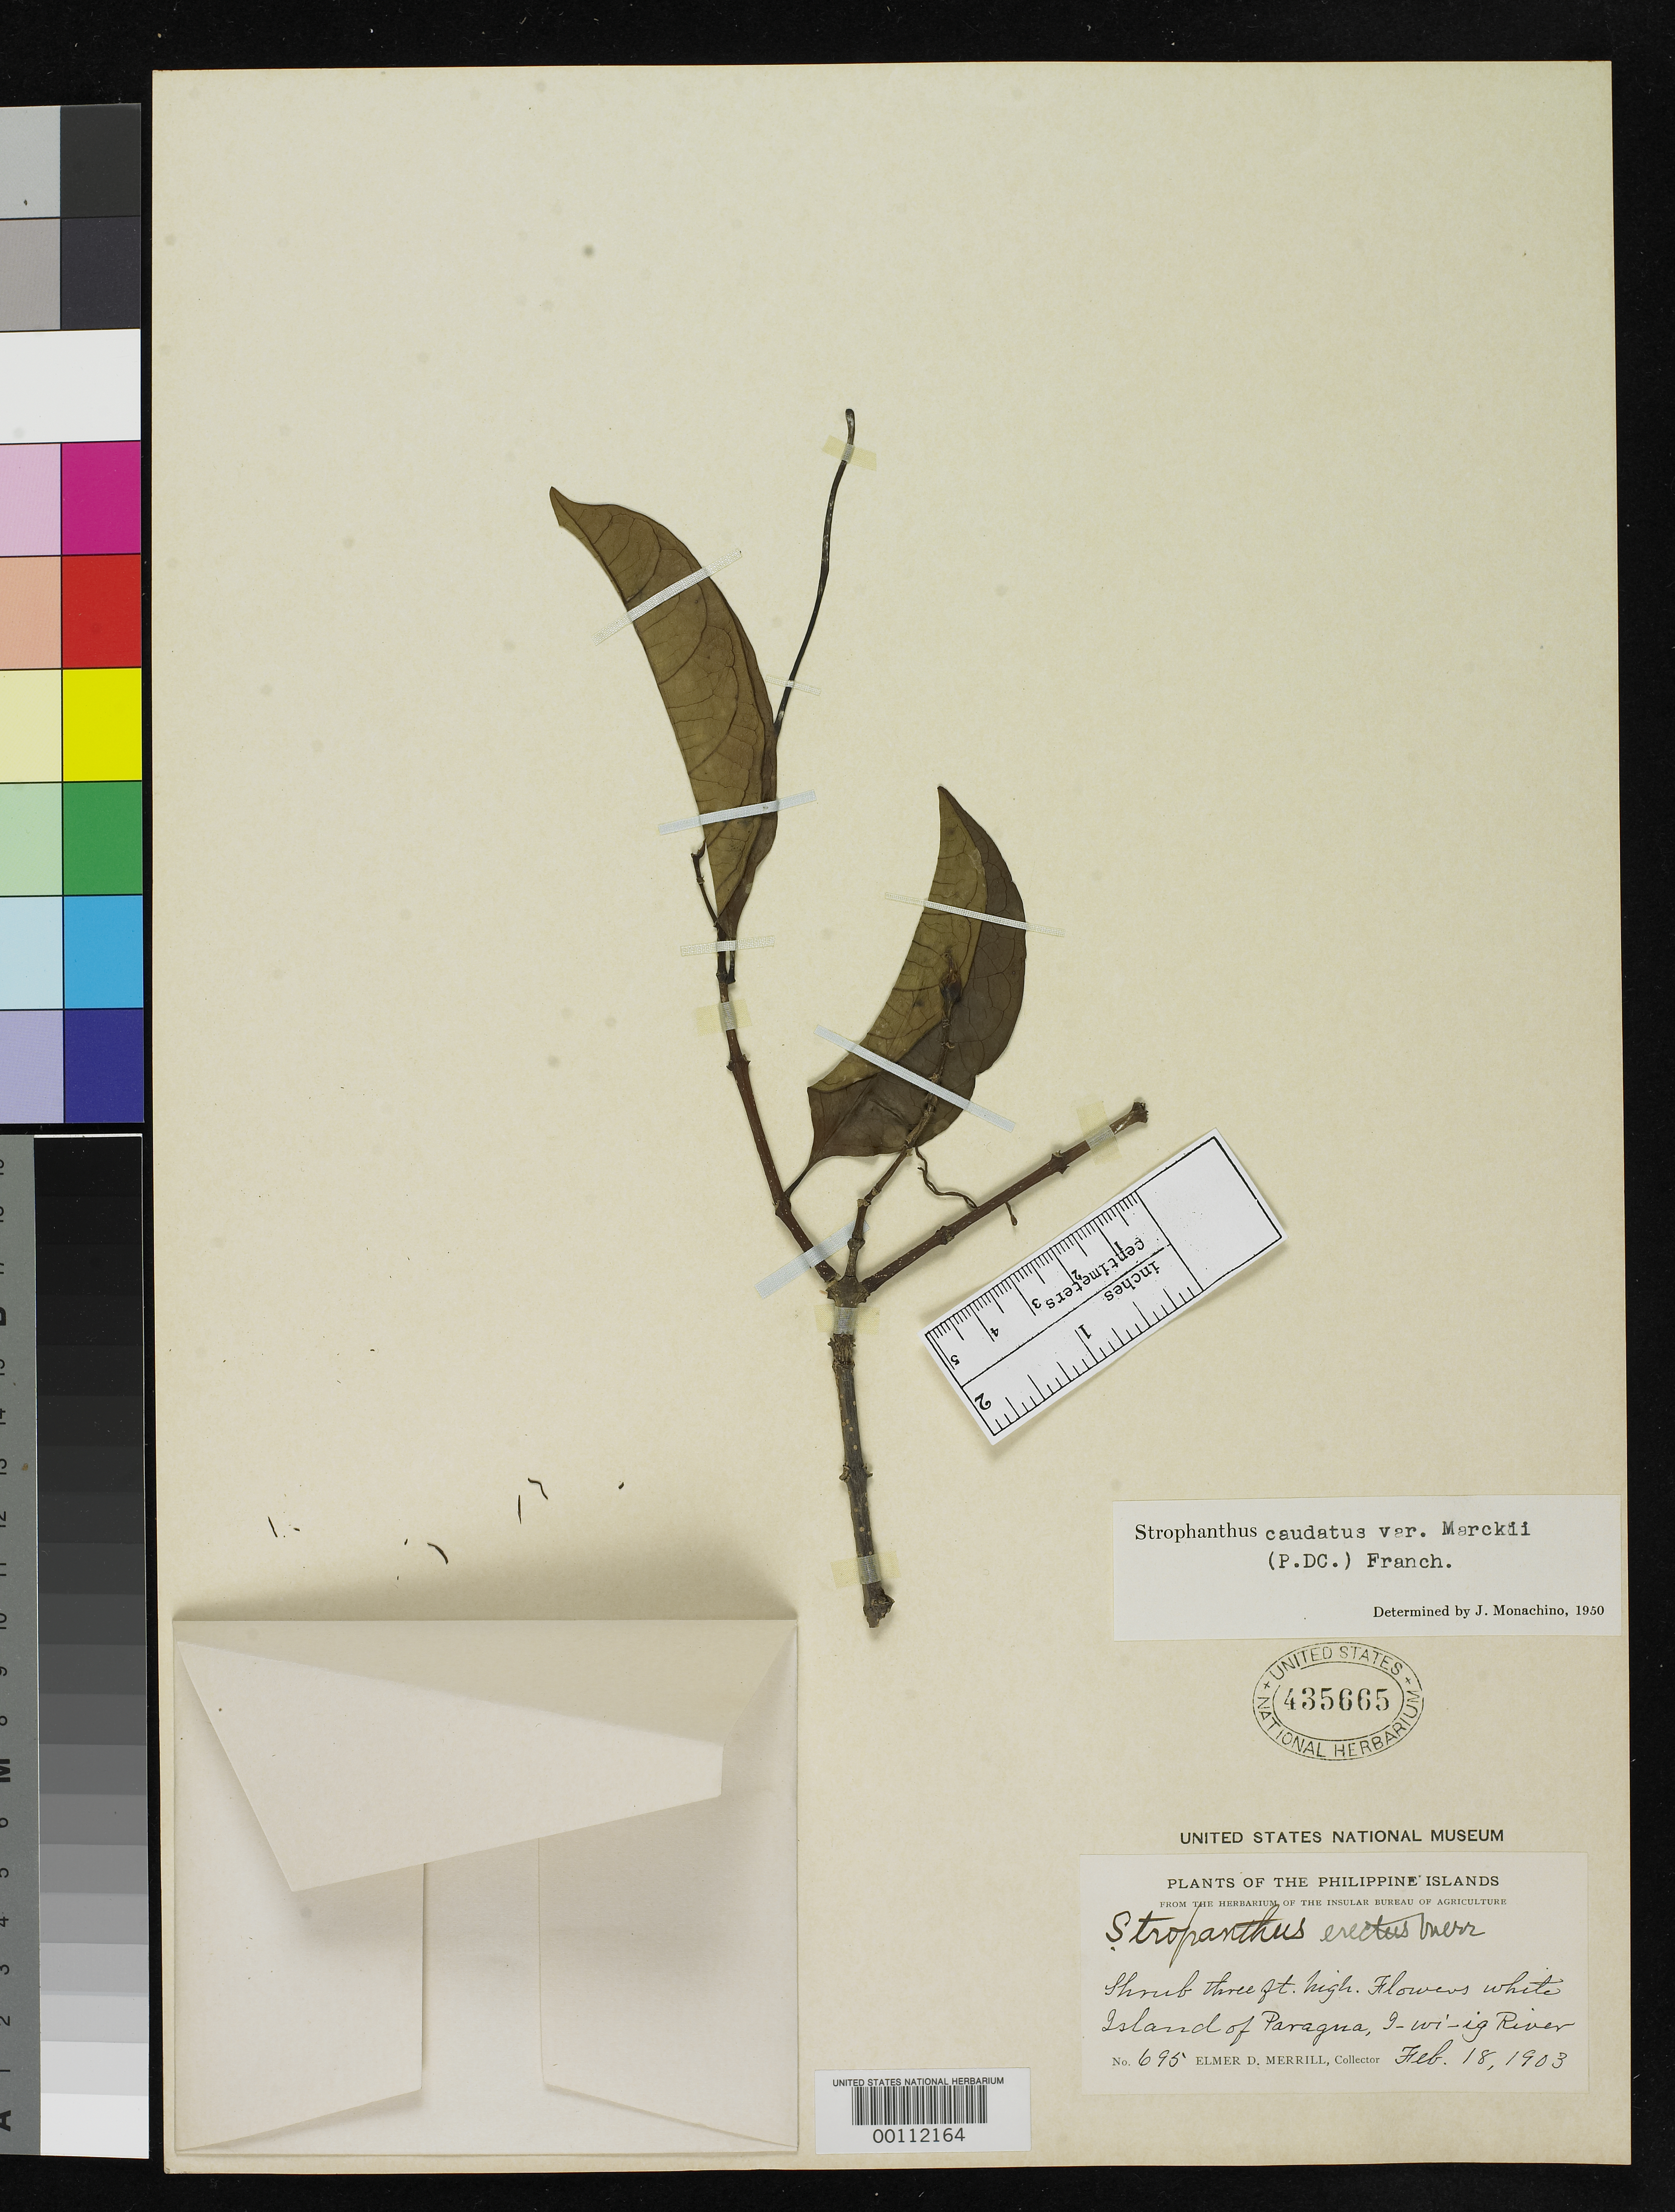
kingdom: Plantae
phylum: Tracheophyta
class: Magnoliopsida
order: Gentianales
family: Apocynaceae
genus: Strophanthus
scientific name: Strophanthus erectus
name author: Merr.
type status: Type Collection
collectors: E. D. Merrill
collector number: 695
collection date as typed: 18 Feb 1903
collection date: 1903-02-18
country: Philippines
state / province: Mimaropa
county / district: Palawan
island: Palawan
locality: Puerto Princesa.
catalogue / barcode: US 435665